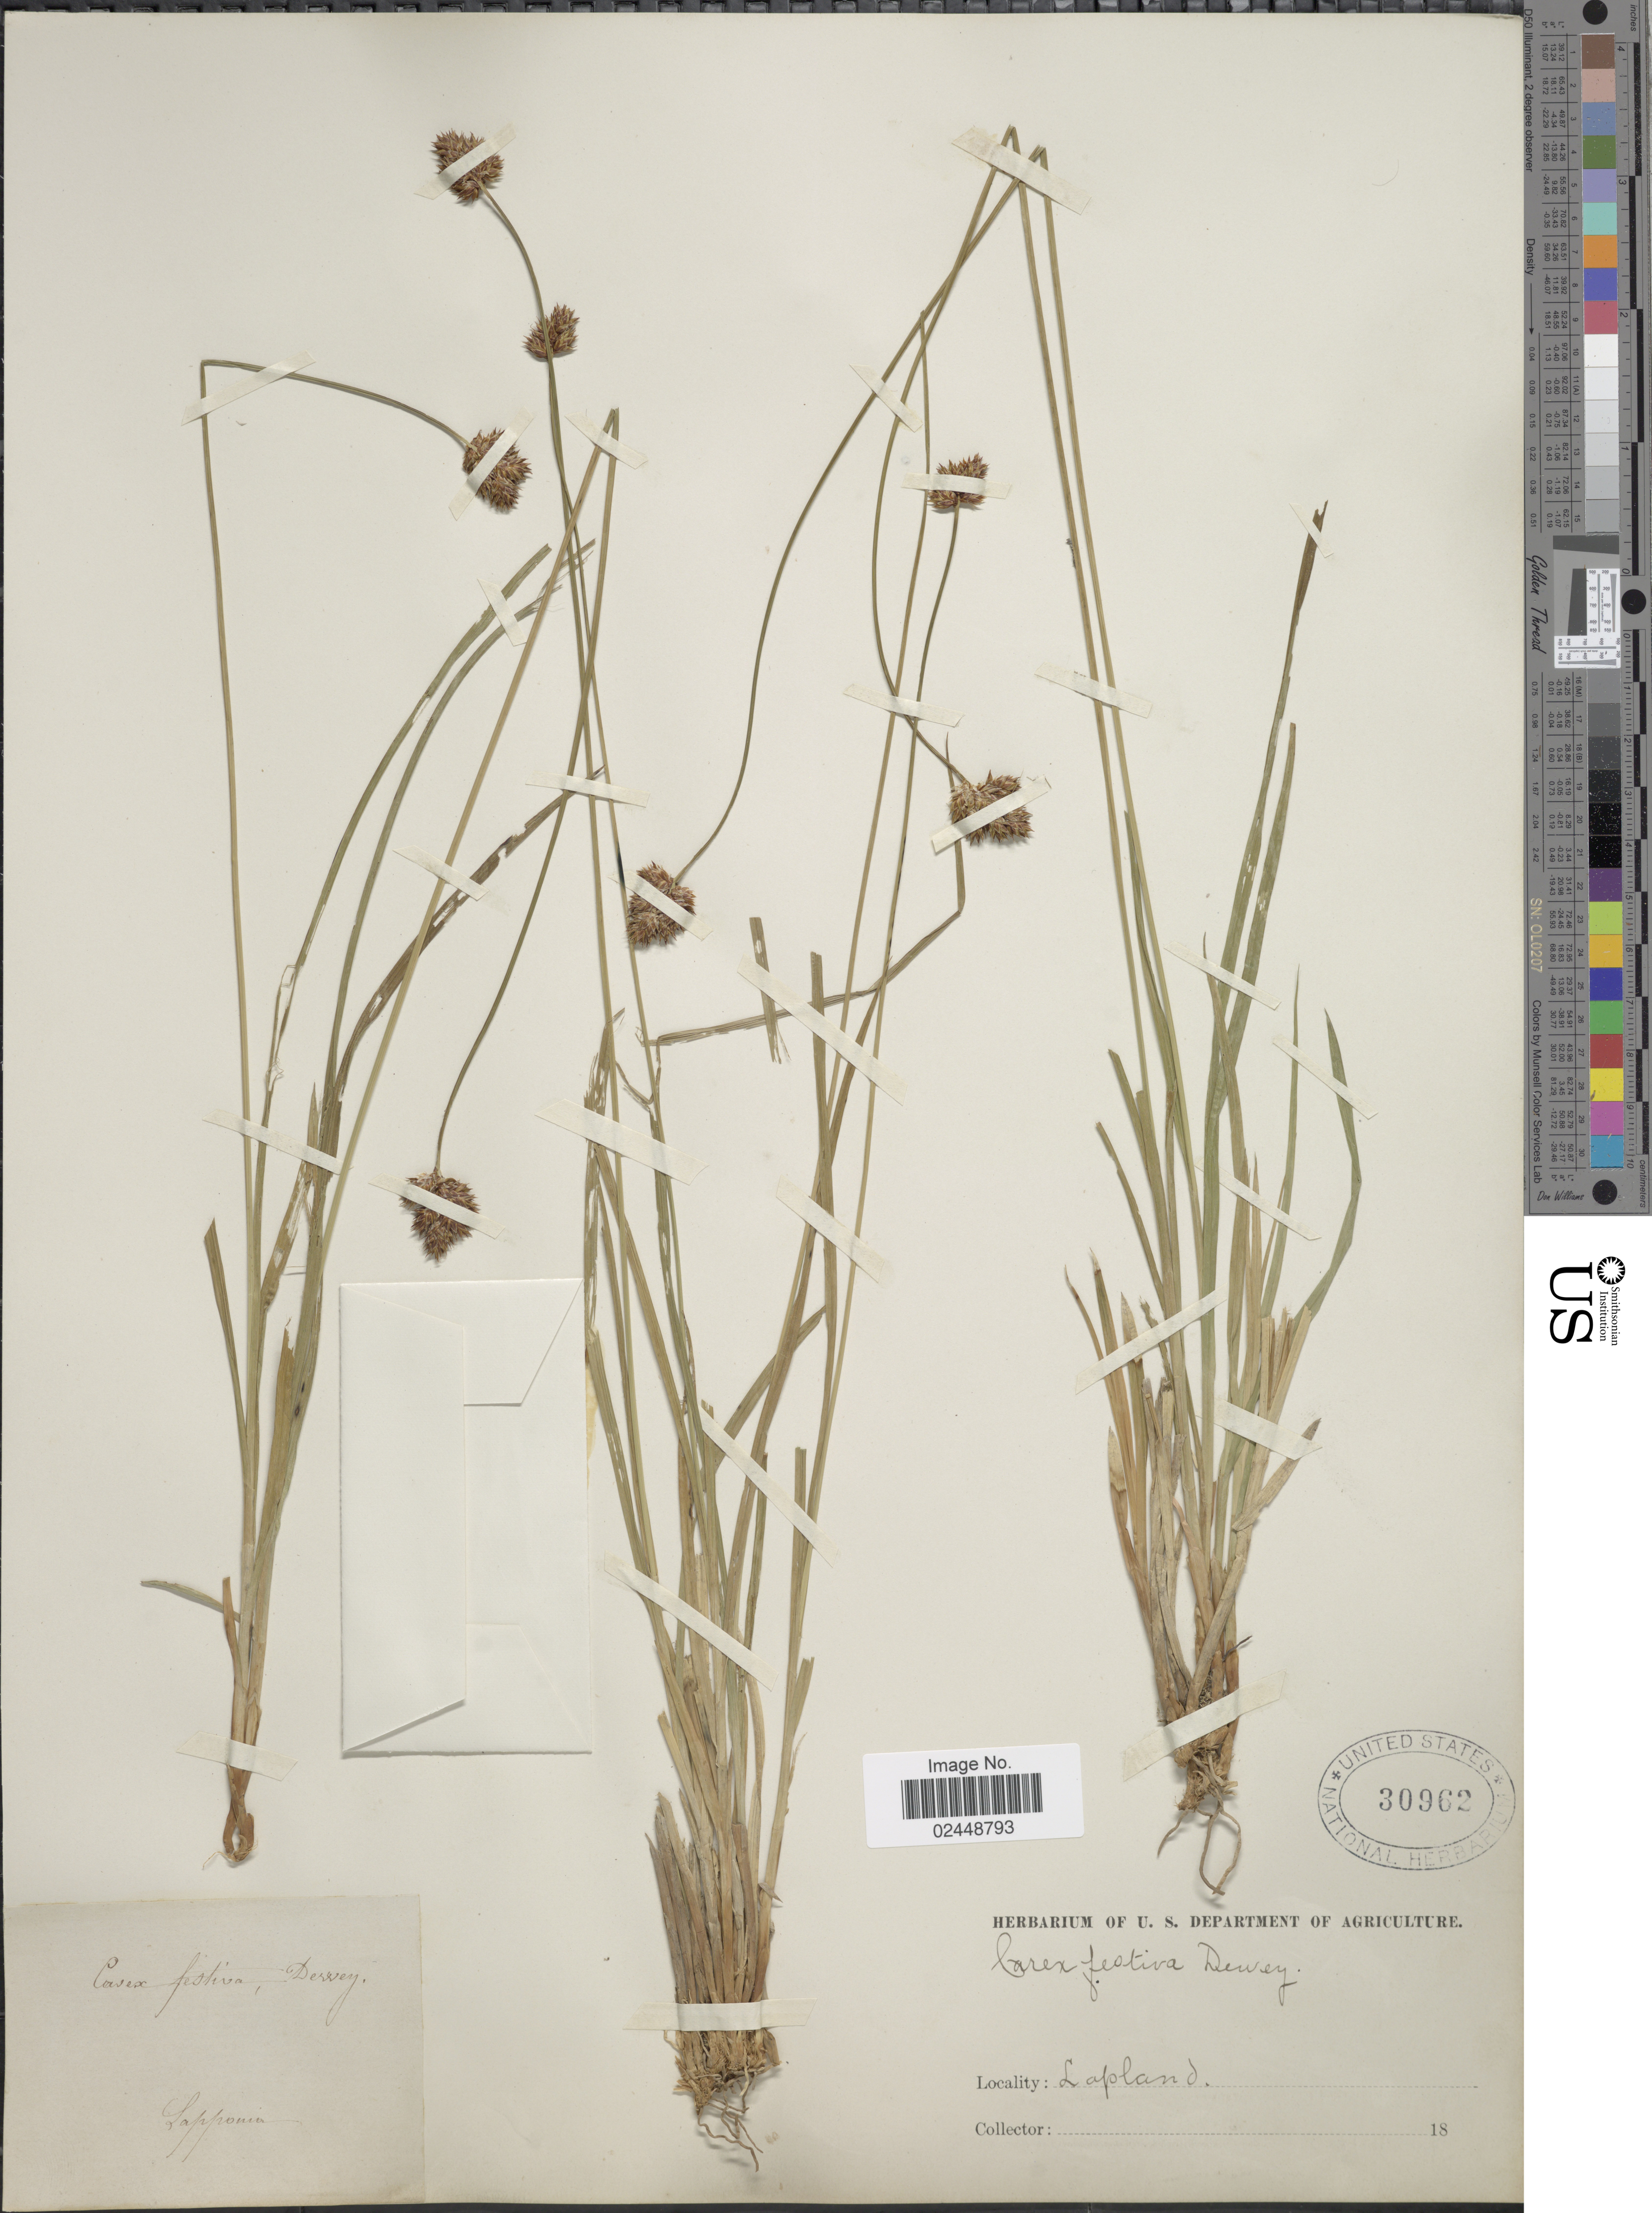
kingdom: Plantae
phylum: Tracheophyta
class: Liliopsida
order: Poales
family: Cyperaceae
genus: Carex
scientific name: Carex macloviana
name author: d'Urv.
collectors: Facchini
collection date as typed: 18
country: Finland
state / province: Lappi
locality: Lapland, Lapponia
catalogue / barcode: US 30962